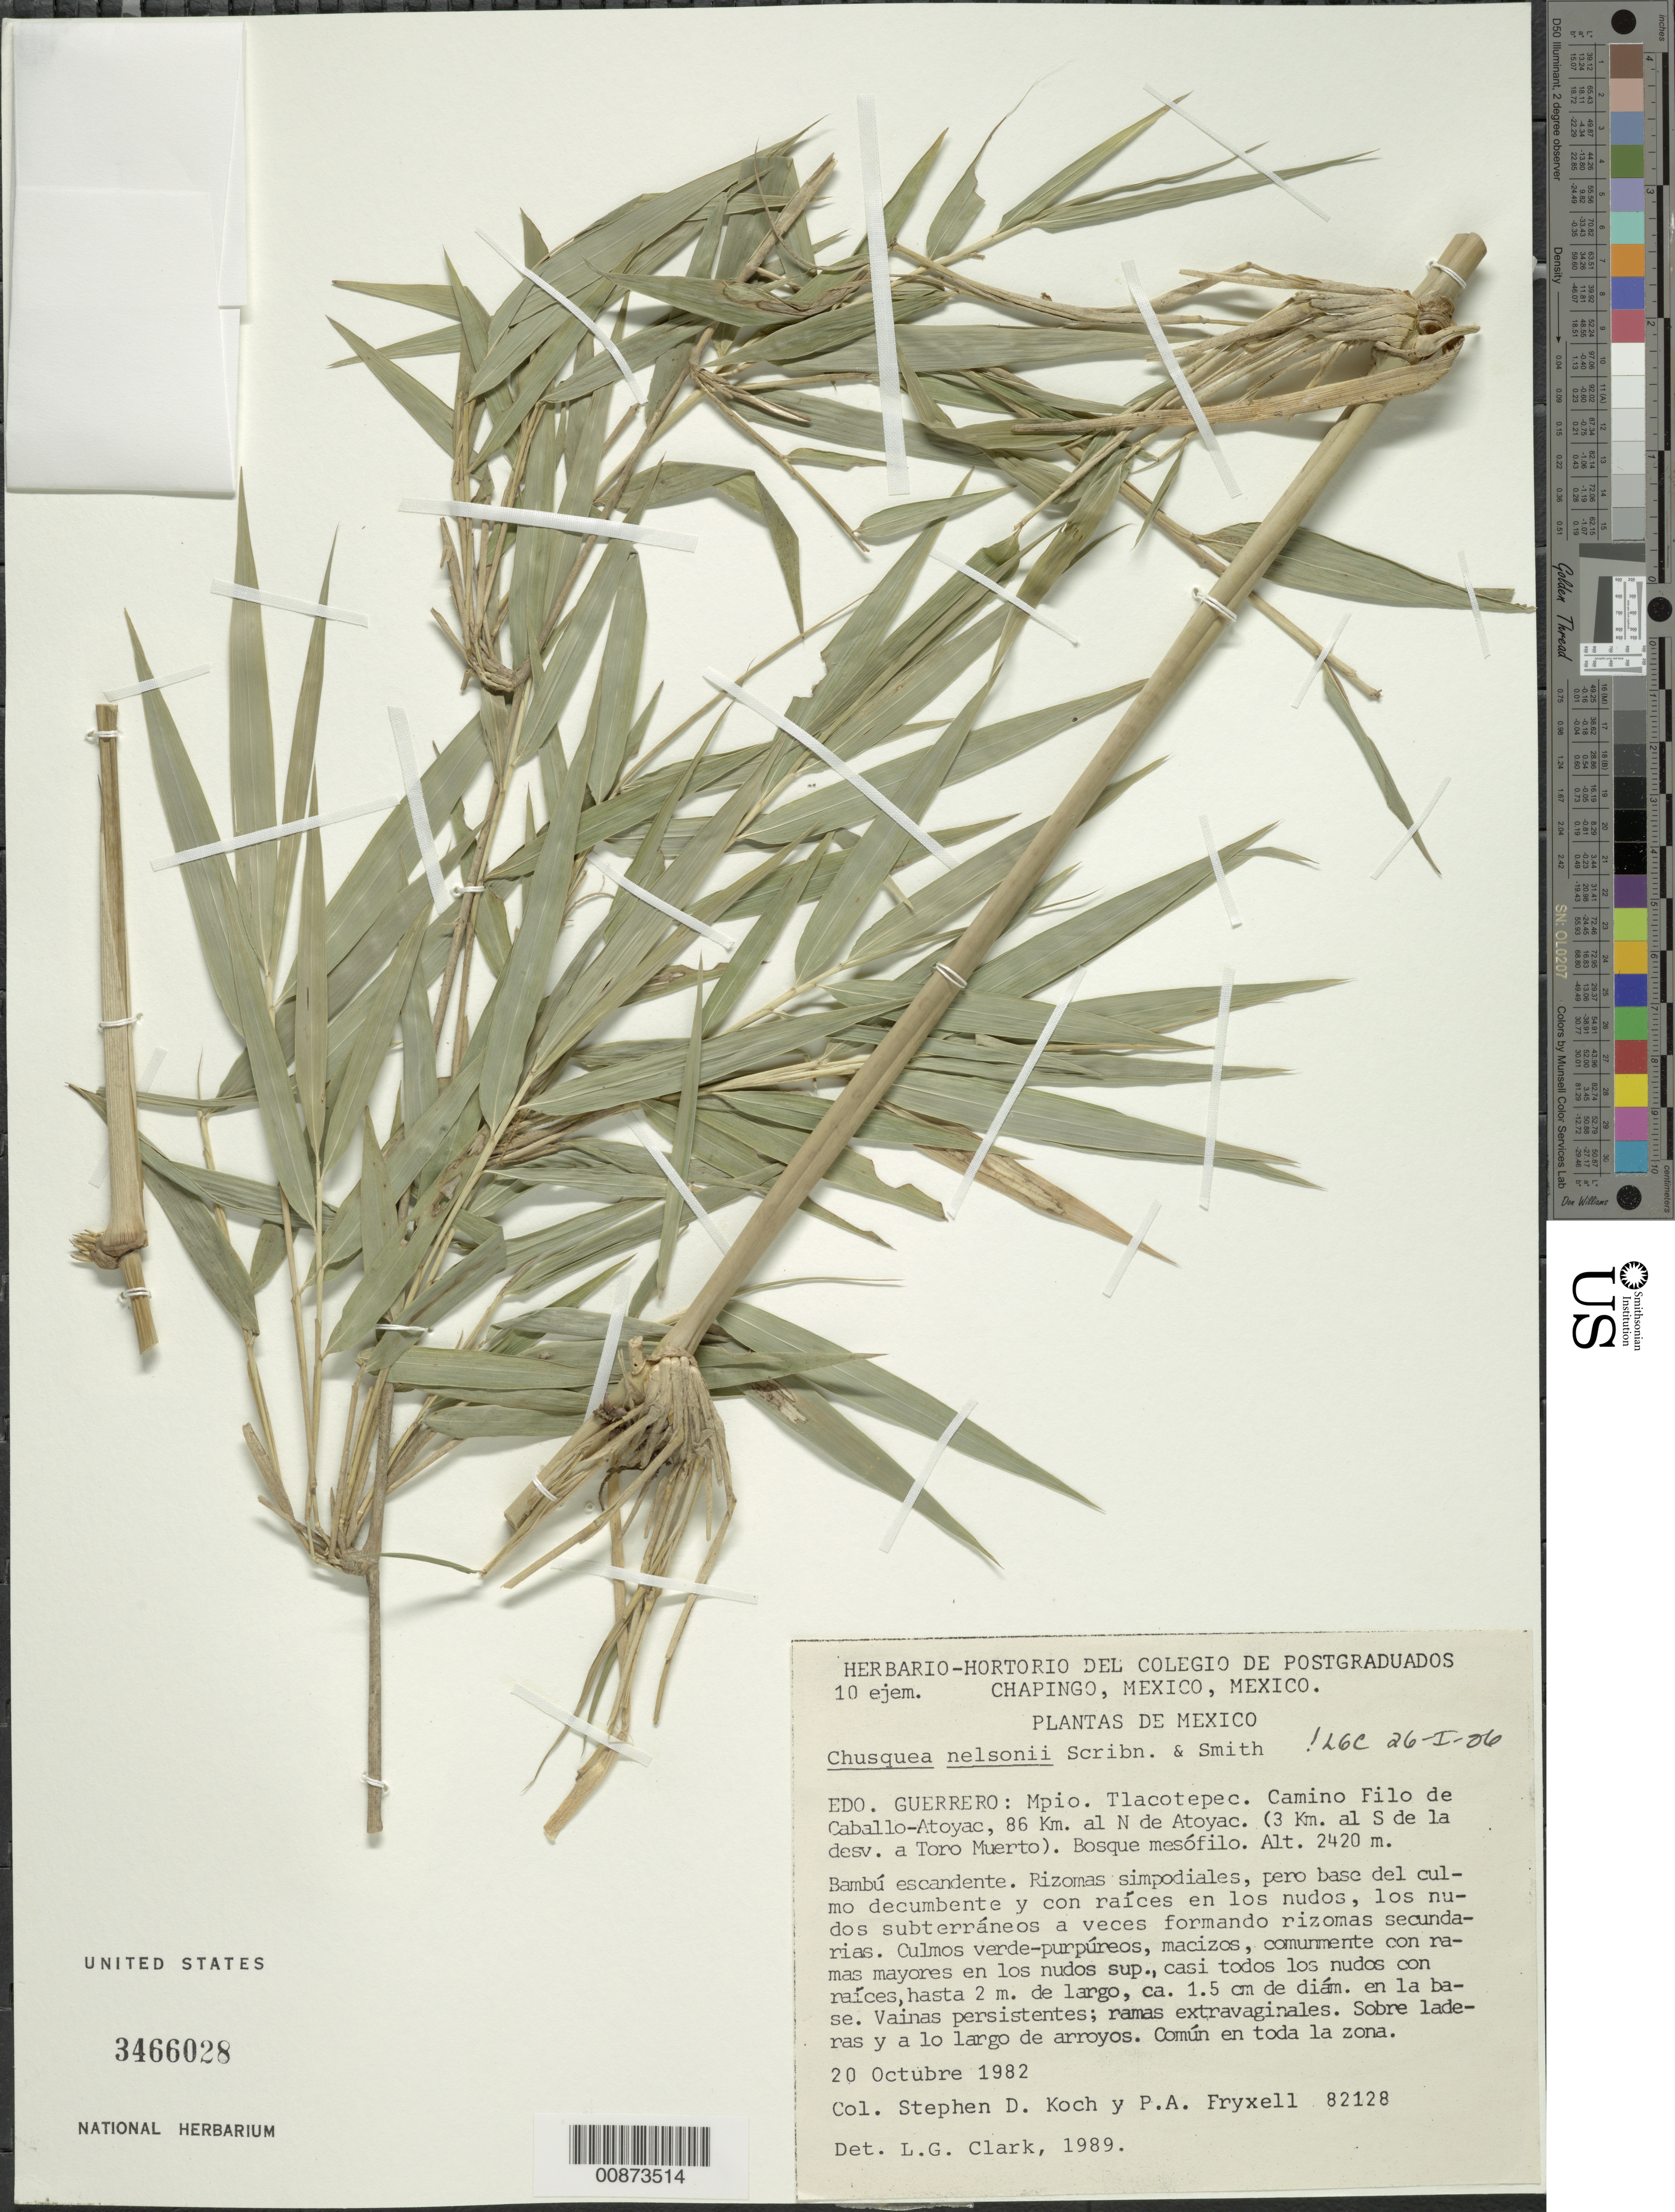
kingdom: Plantae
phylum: Tracheophyta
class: Liliopsida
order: Poales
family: Poaceae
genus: Chusquea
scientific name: Chusquea nelsonii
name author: Scribn. & J.G. Sm.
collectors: S. D. Koch et al.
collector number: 82128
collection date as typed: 20 Oct 1982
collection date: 1982-10-20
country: Mexico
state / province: Guerrero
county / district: Tlacoteepec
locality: Camino Filo de Caballo - Atoyac.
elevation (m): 2420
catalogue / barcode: US 3466028